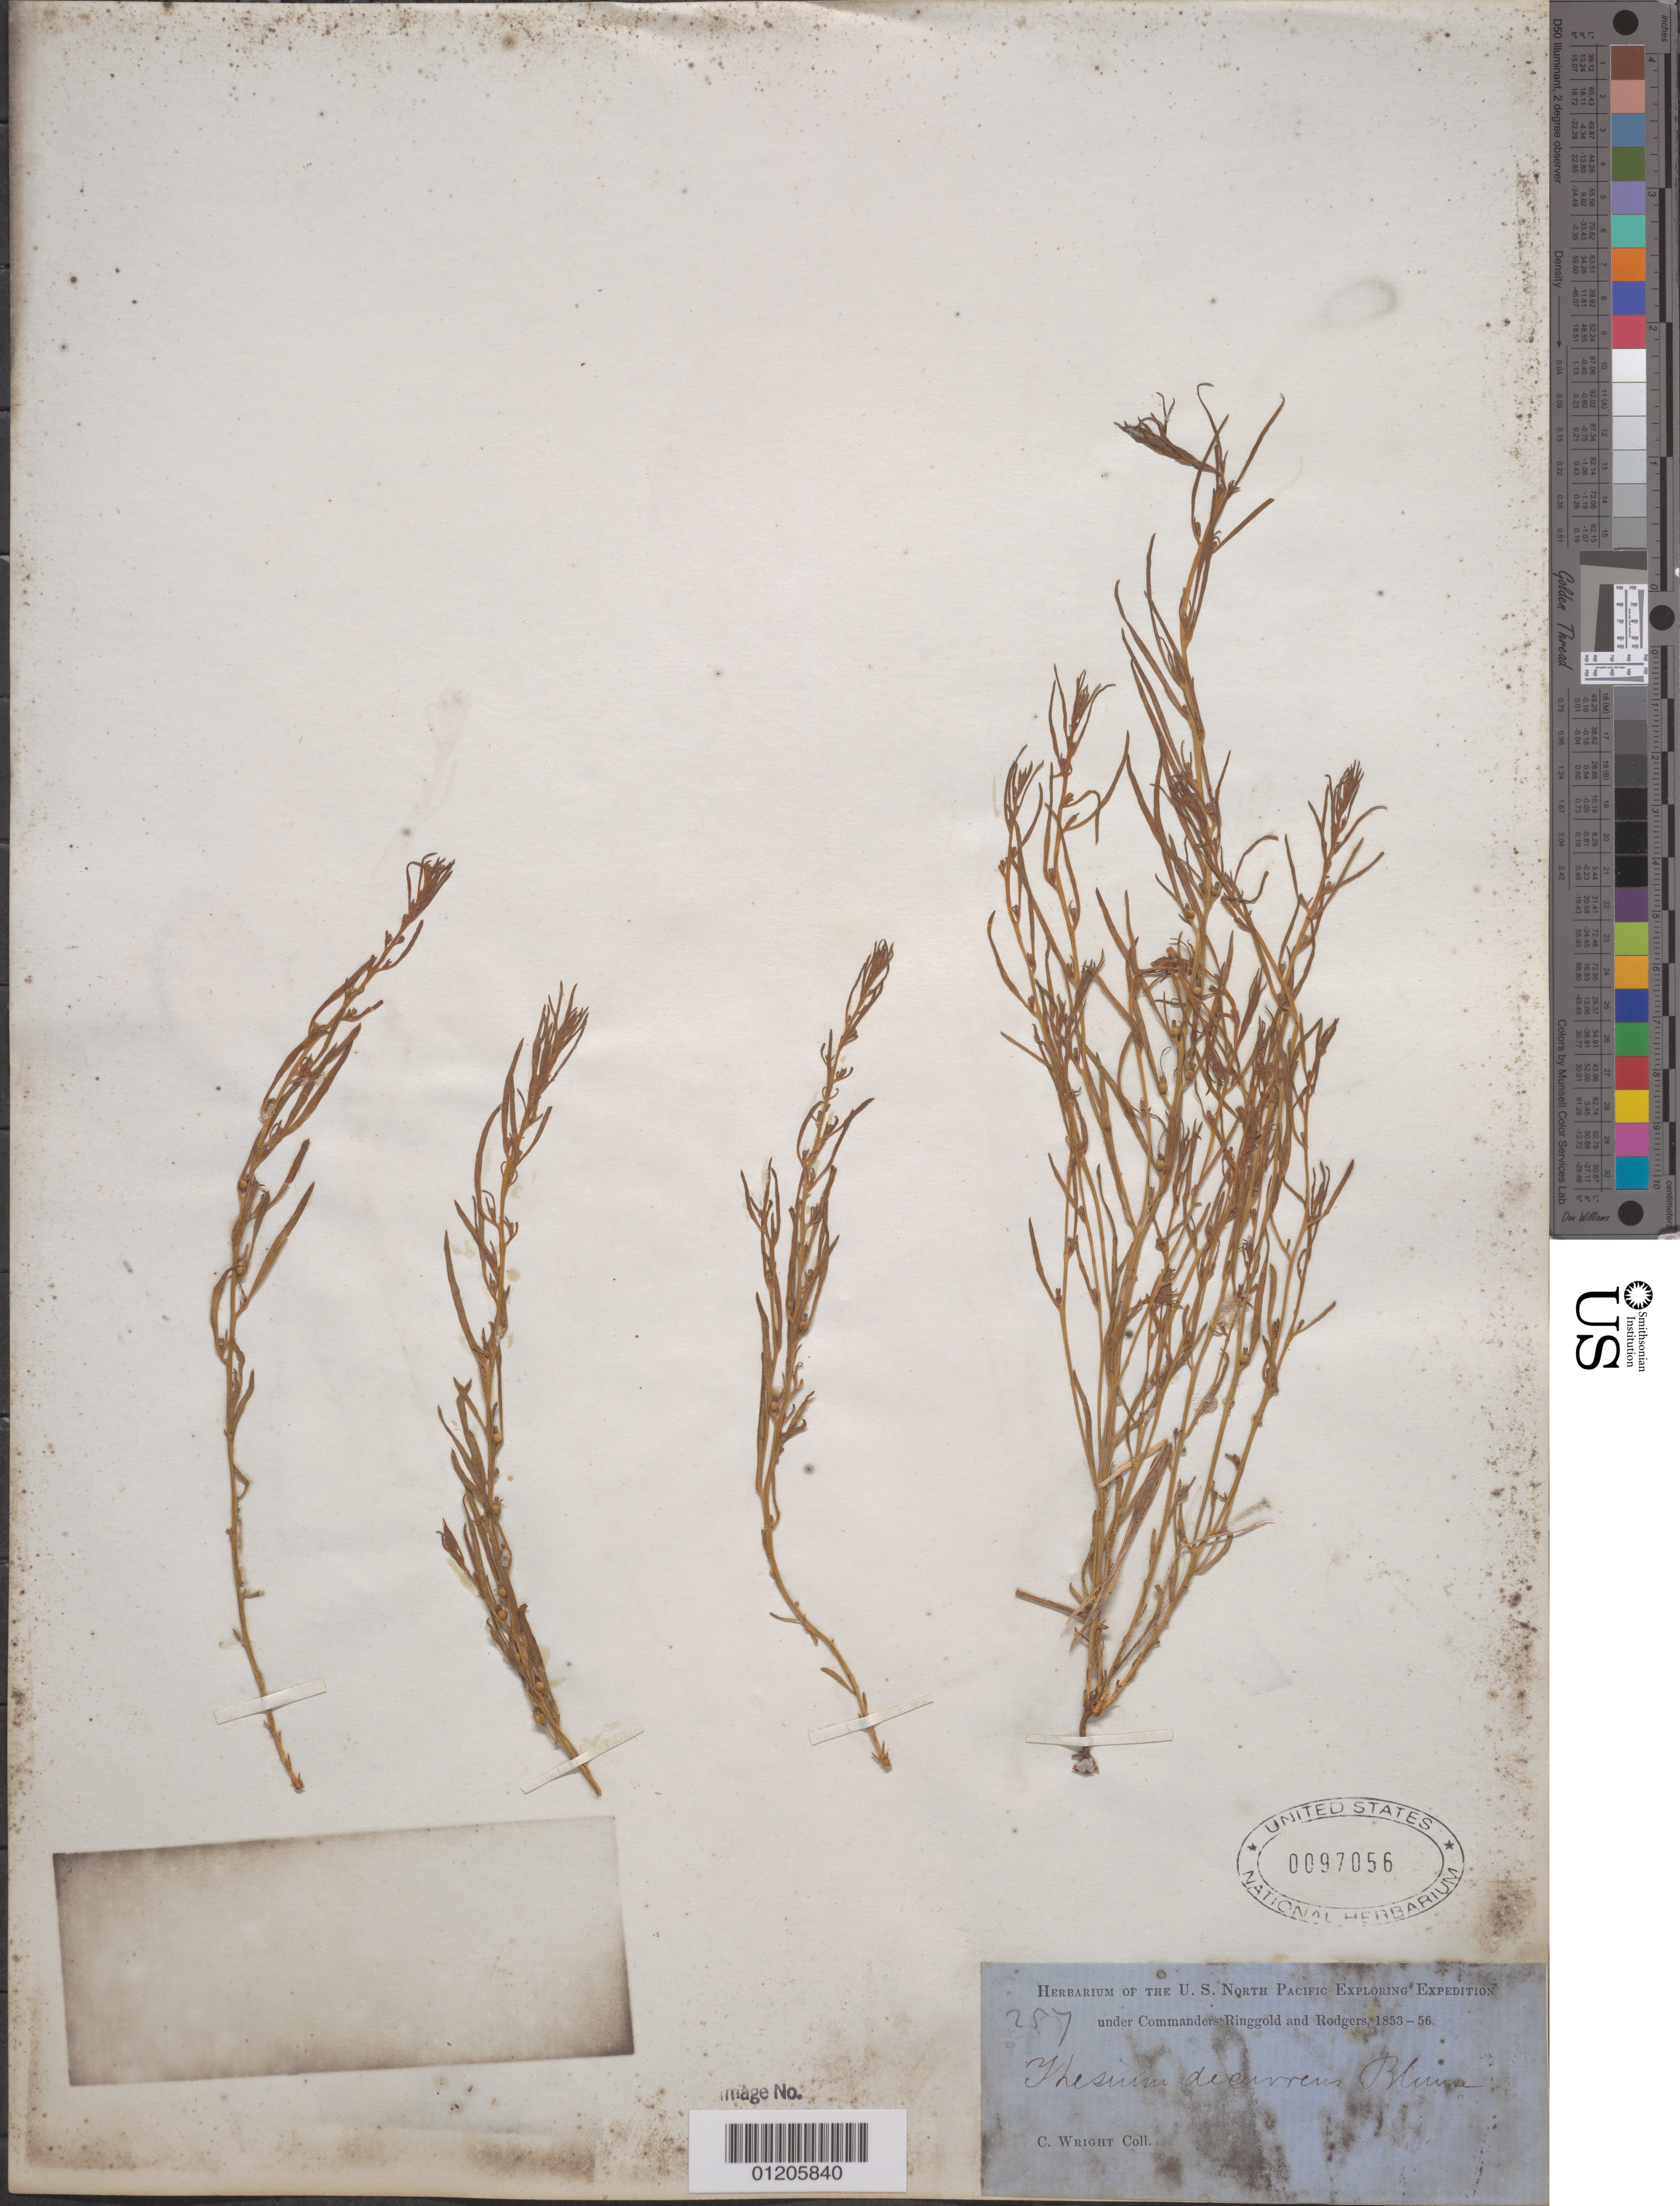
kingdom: Plantae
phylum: Tracheophyta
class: Magnoliopsida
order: Santalales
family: Thesiaceae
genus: Thesium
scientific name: Thesium decurrens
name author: Blume ex A. DC.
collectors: C. Wright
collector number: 257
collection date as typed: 1853 to -- --- 1856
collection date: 1853/1856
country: Japan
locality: Hako hadi.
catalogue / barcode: US 97056